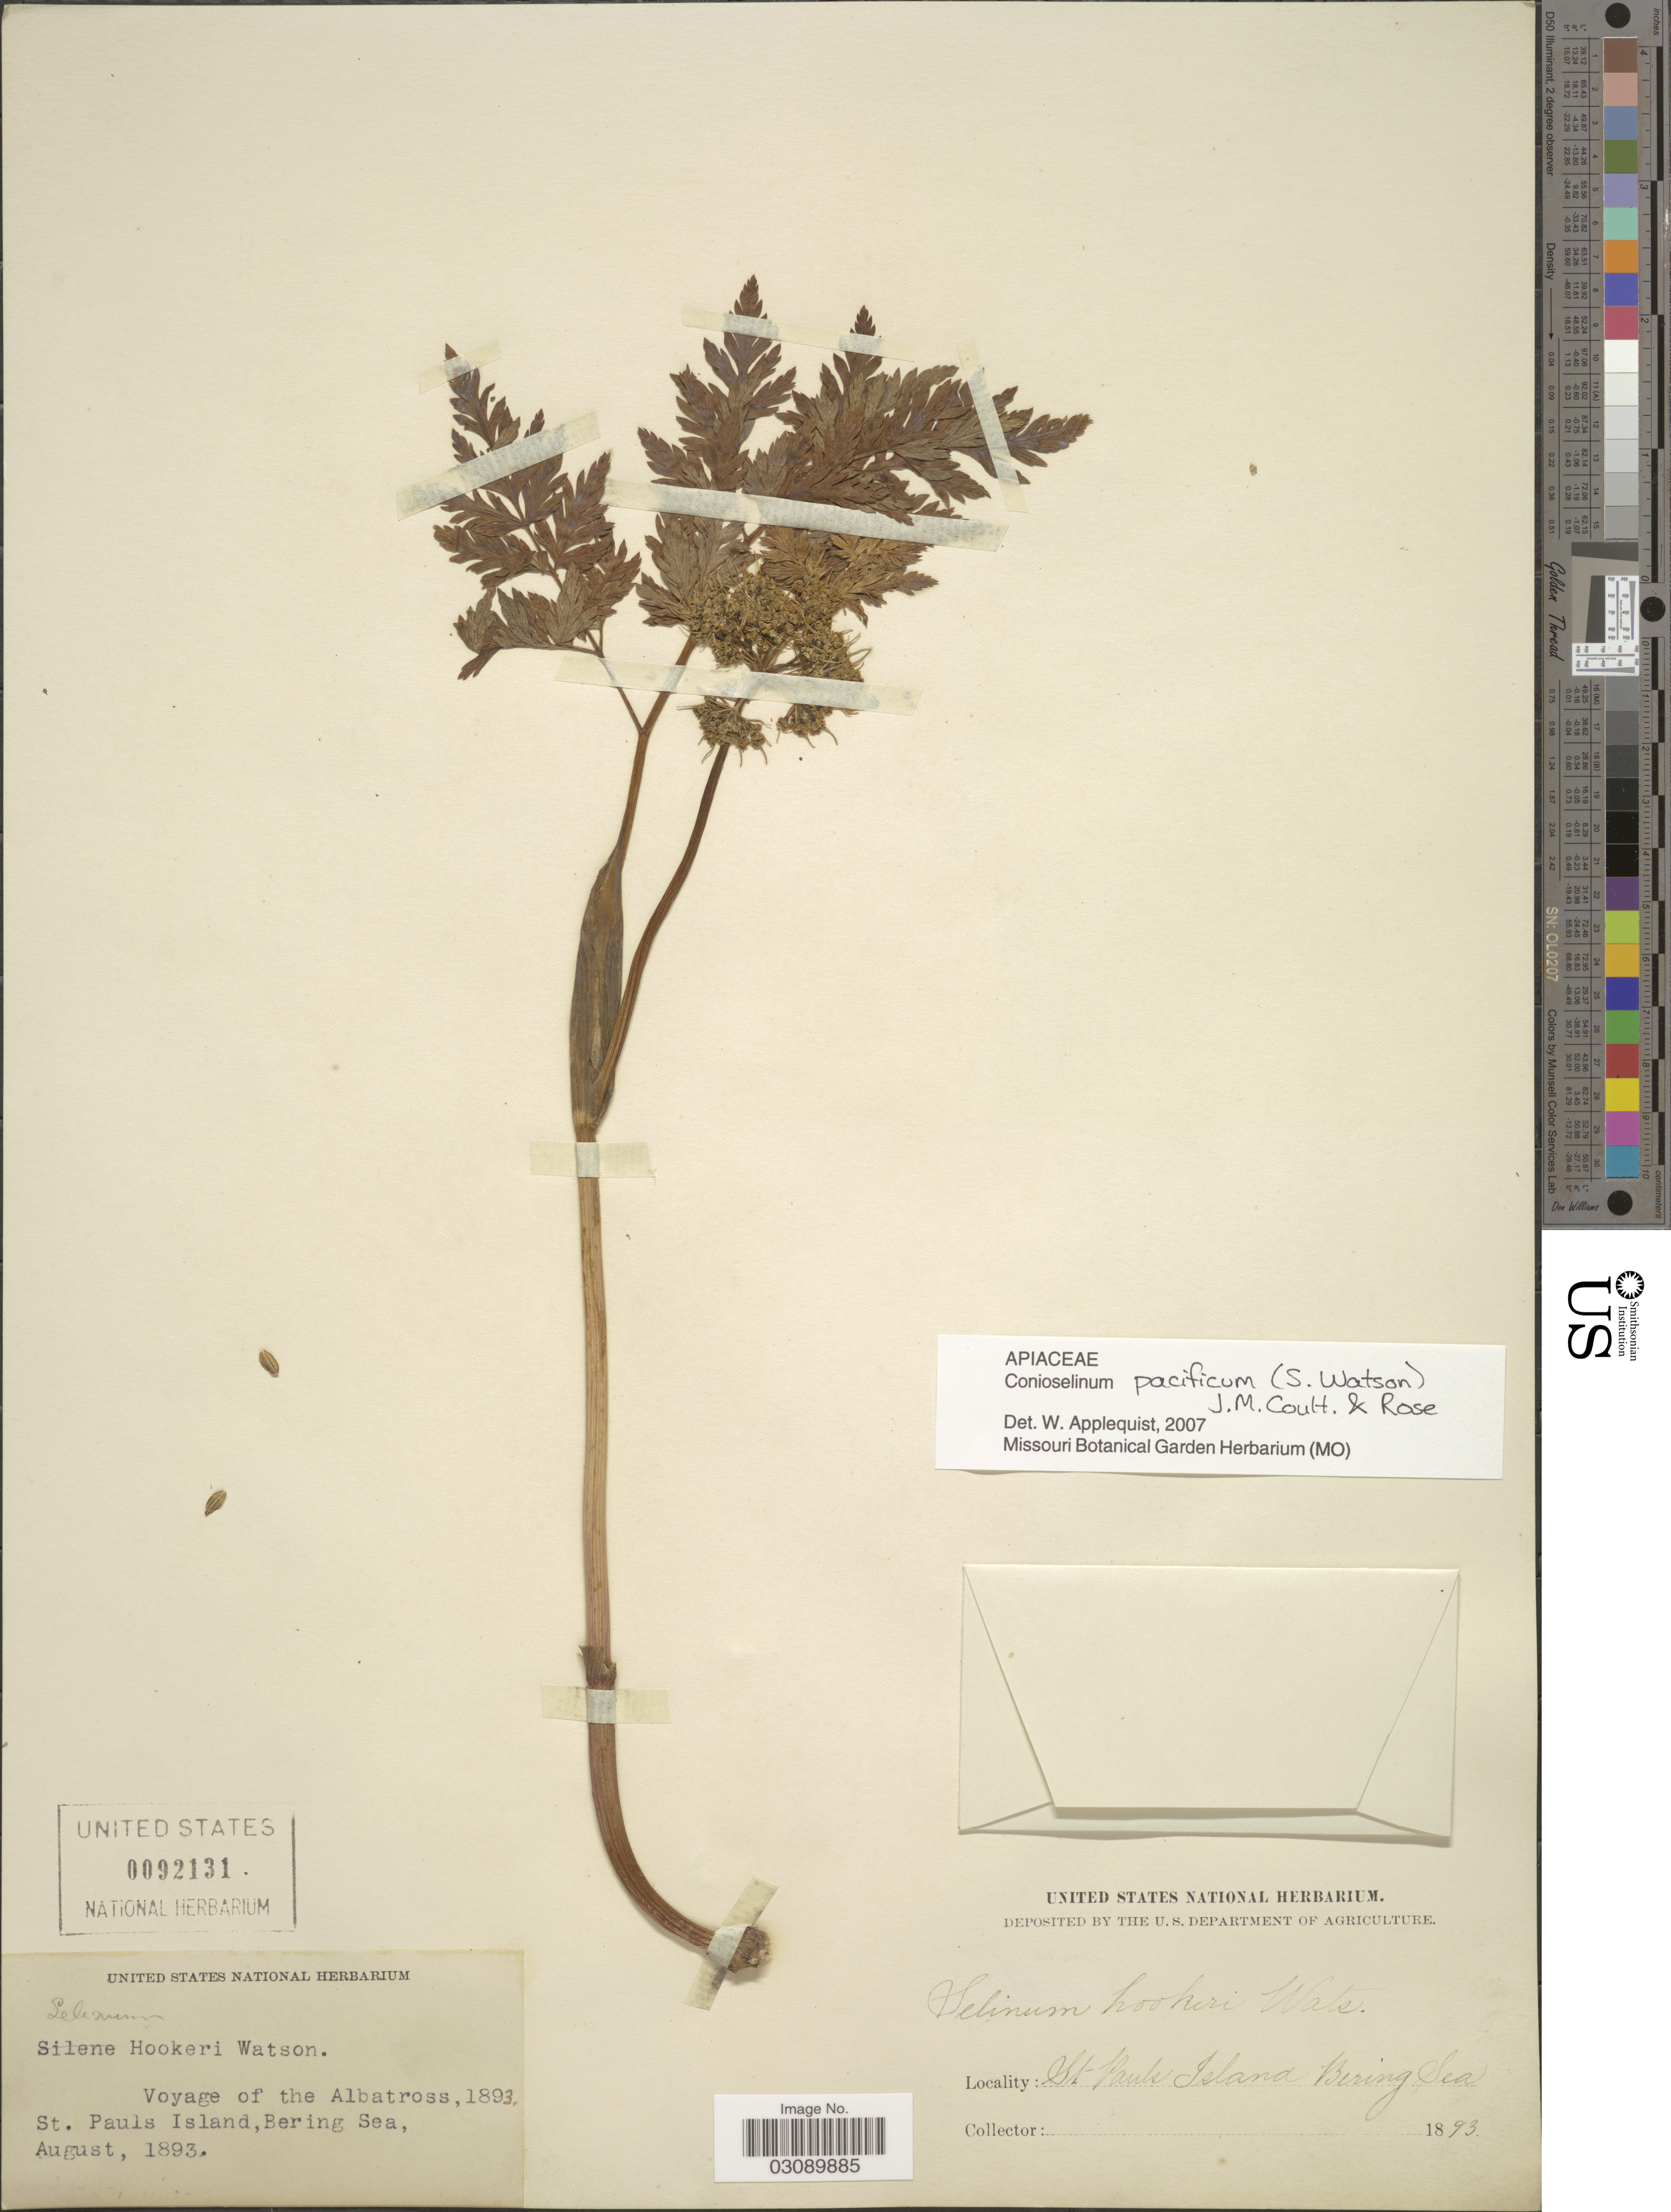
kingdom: Plantae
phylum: Tracheophyta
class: Magnoliopsida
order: Apiales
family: Apiaceae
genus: Conioselinum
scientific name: Conioselinum pacificum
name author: (S. Watson) J.M. Coult. & Rose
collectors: "The Albatross"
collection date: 1893-08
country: United States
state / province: Alaska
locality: St. Pauls Island, Bering Sea.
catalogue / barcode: US 92131